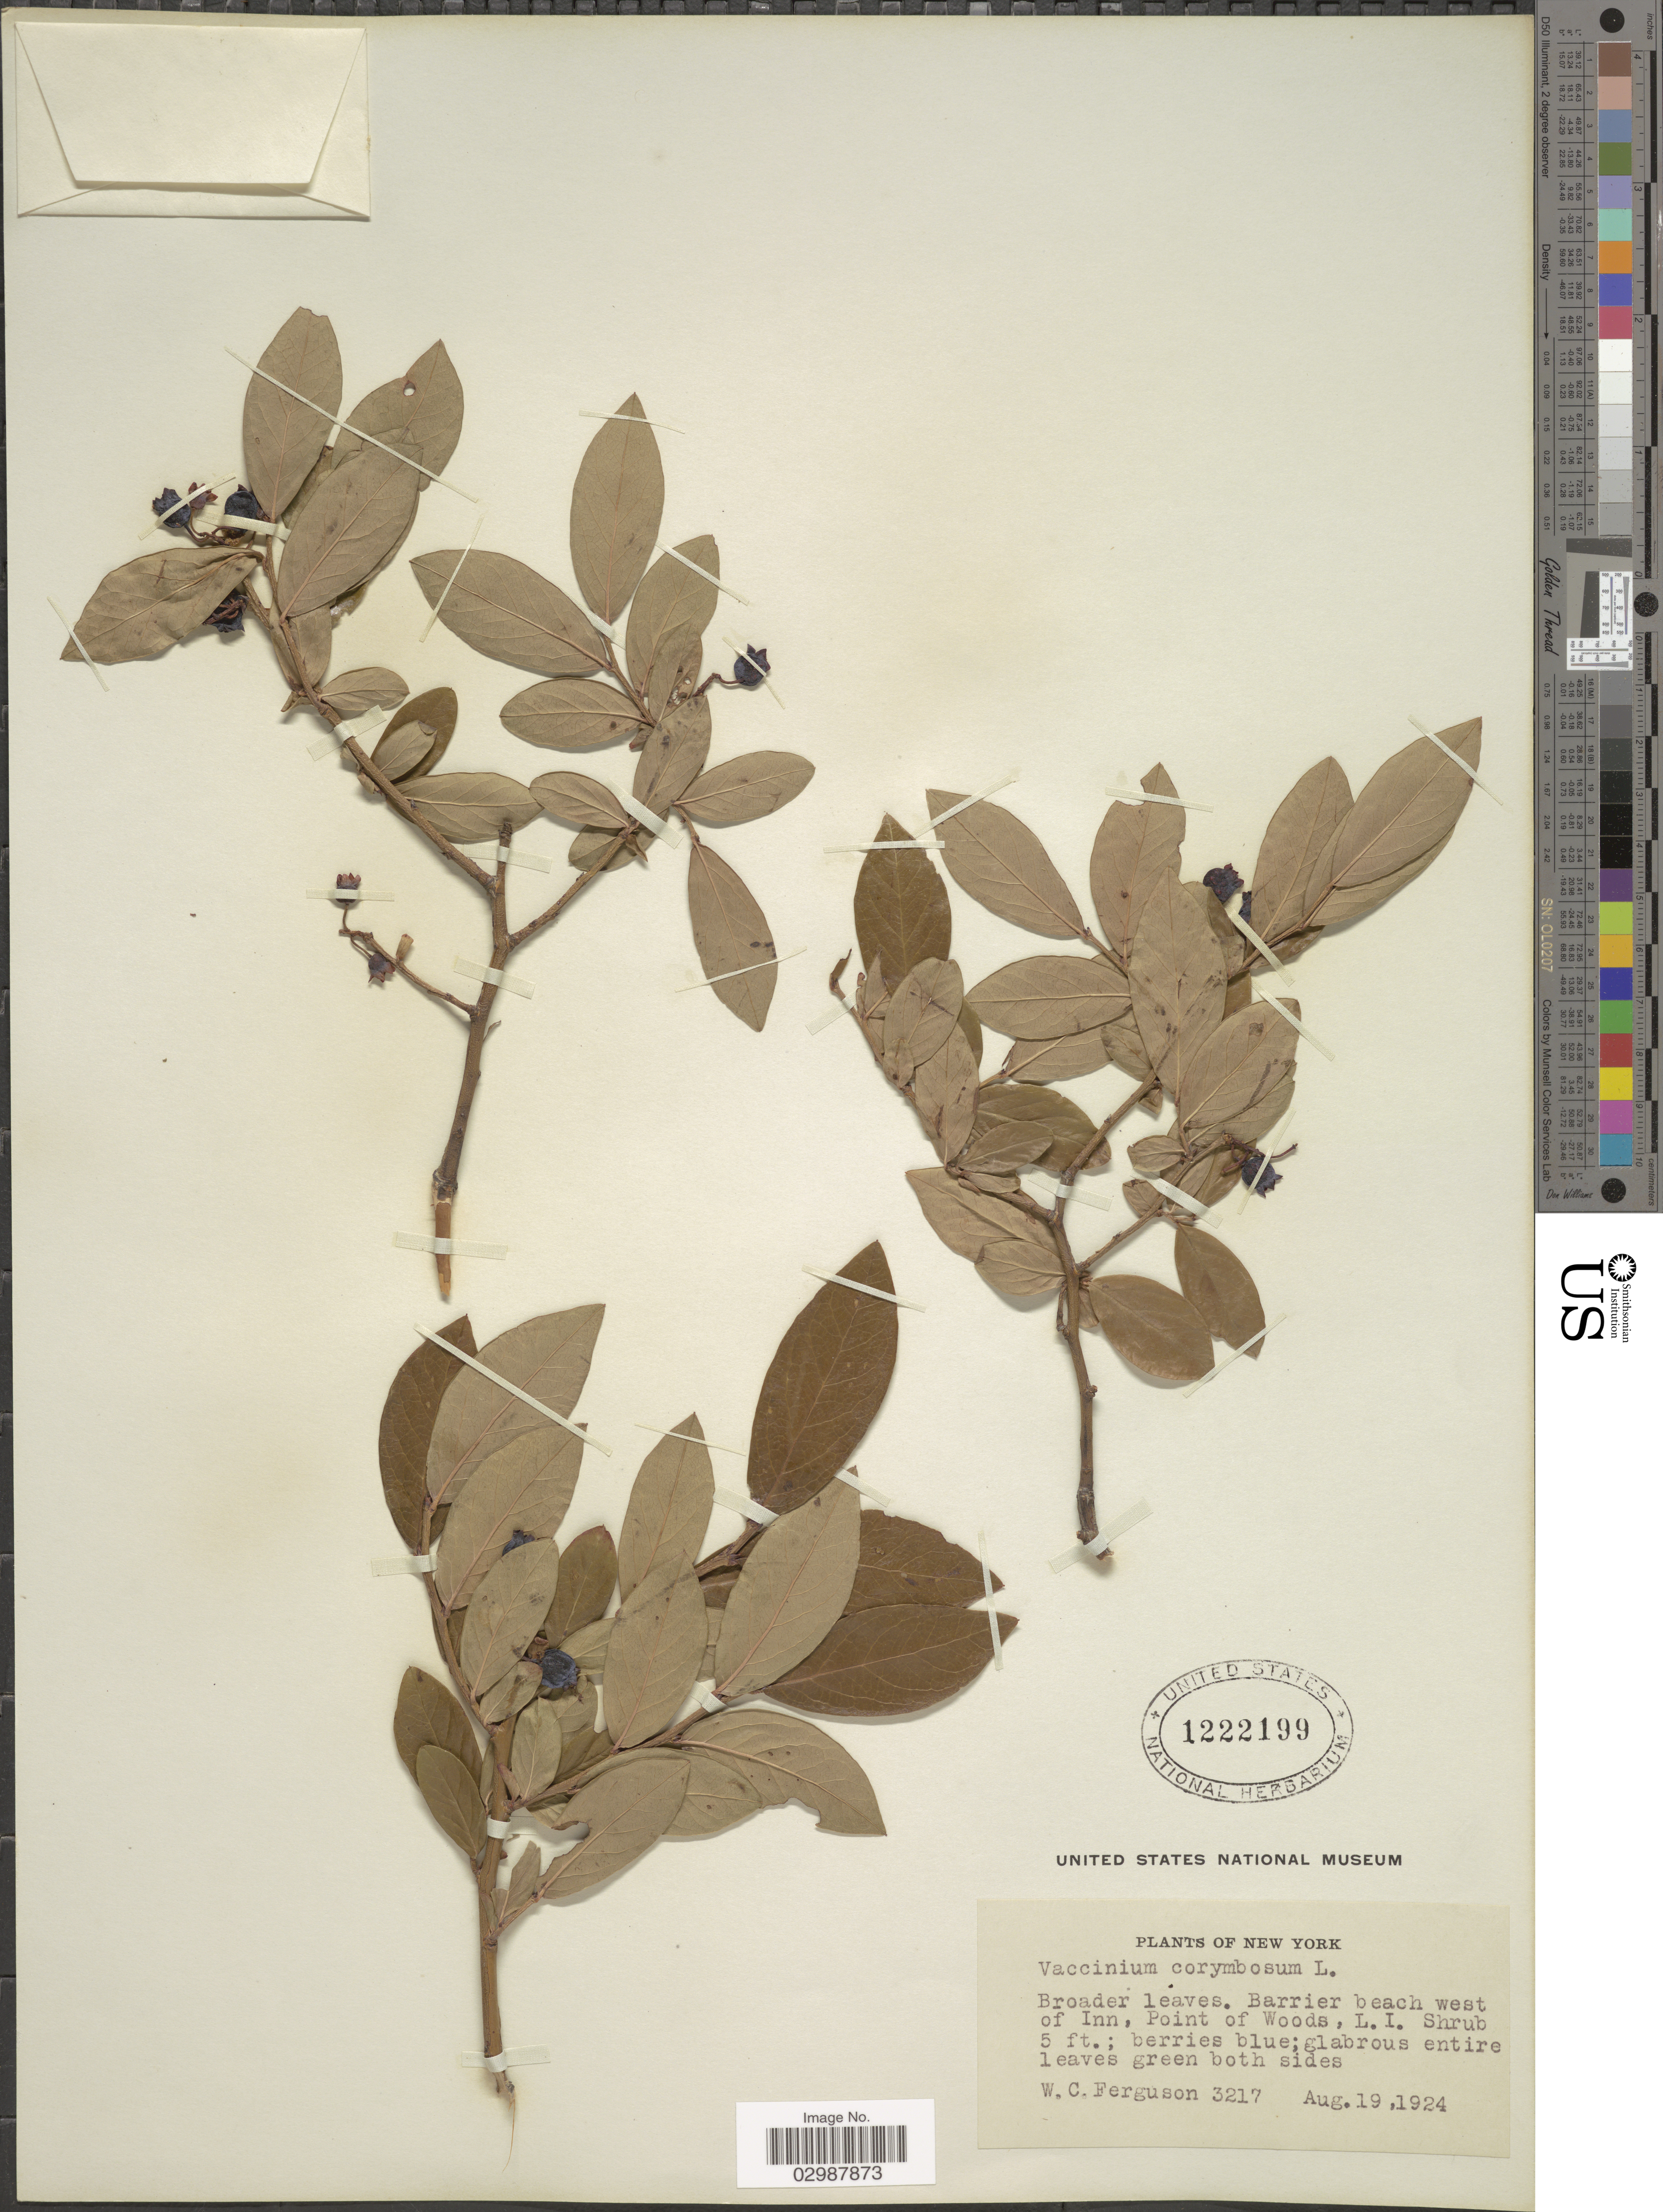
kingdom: Plantae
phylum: Tracheophyta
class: Magnoliopsida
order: Ericales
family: Ericaceae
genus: Vaccinium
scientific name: Vaccinium corymbosum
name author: L.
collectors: W. Ferguson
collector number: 3217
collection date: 1924-08-19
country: United States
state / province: New York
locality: Barrier beach west of Inn, Point of Woods, L. I.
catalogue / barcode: US 1222199